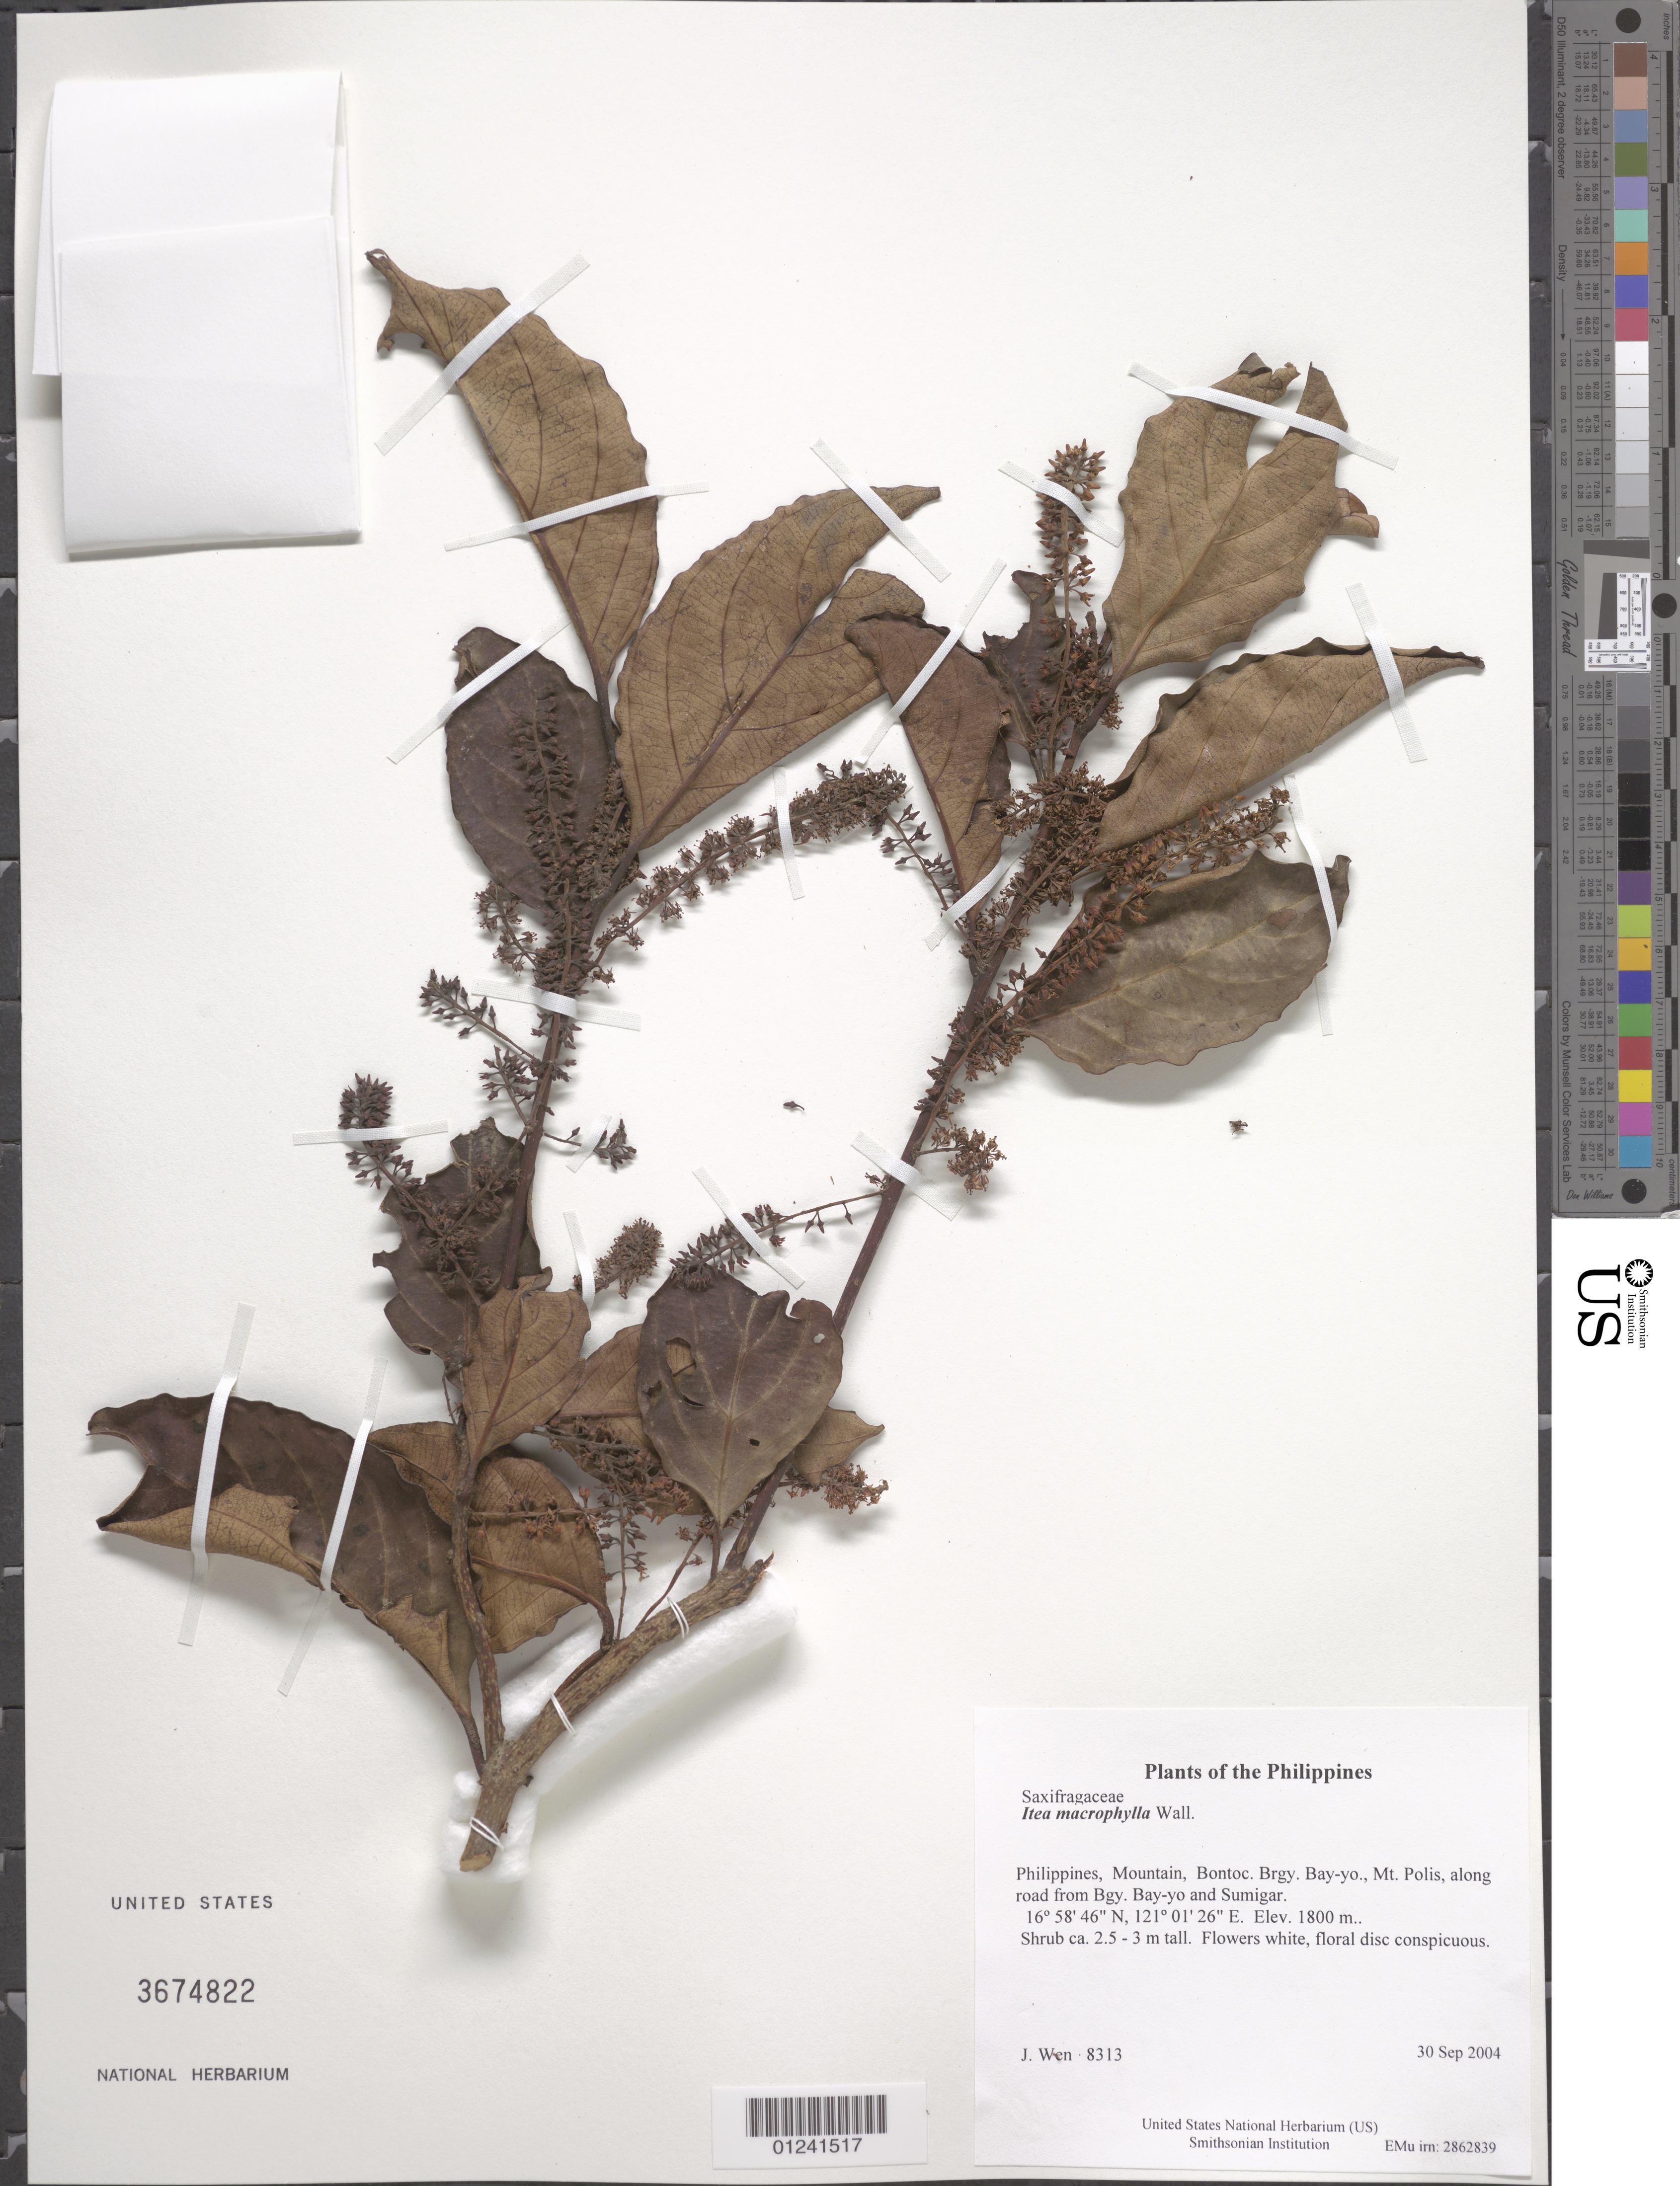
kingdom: Plantae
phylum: Tracheophyta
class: Magnoliopsida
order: Saxifragales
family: Iteaceae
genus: Itea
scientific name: Itea macrophylla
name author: Wall.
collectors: J. Wen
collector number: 8313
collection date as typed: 30 Sep 2004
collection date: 2004-09-30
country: Philippines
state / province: Cordillera (Administrative Region)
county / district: Mountain province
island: Luzon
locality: Bontoc. Brgy. Bay-yo., Mt. Polis, along road from Bgy. Bay-yo and Sumigar.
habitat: In high montane forest.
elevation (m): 1800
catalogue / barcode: US 3674822